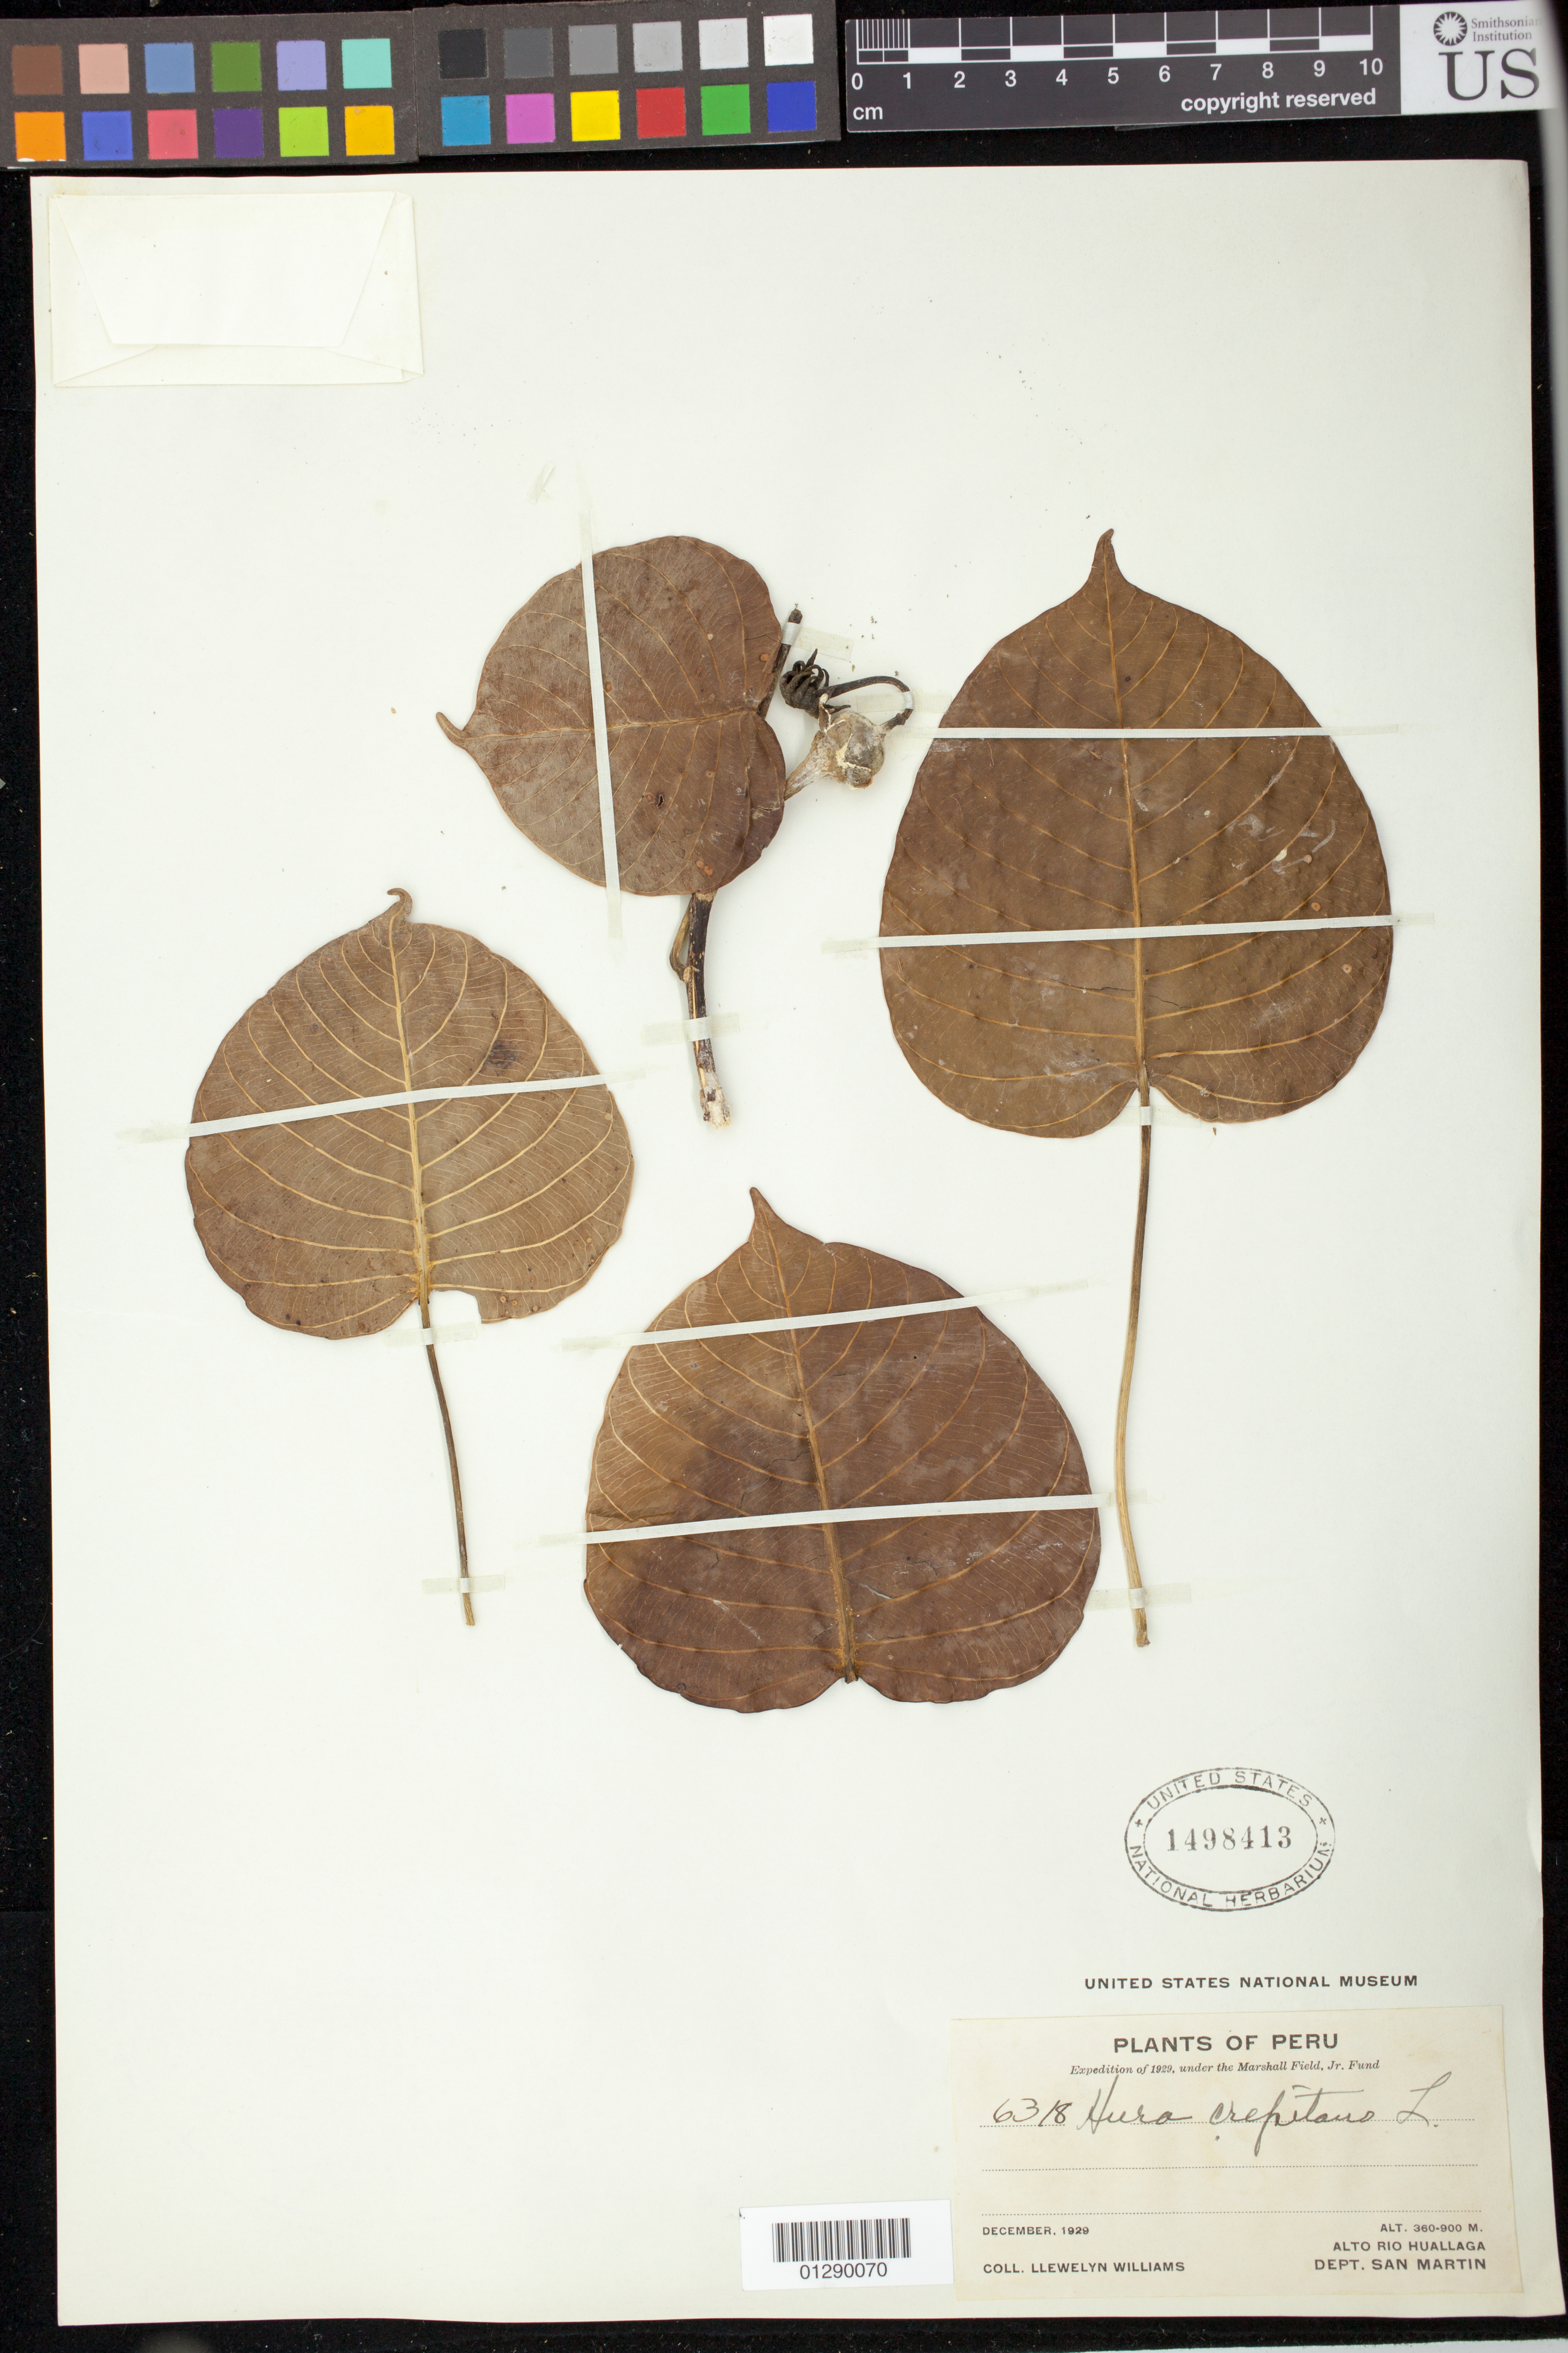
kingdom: Plantae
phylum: Tracheophyta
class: Magnoliopsida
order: Malpighiales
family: Euphorbiaceae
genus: Hura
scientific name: Hura crepitans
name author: L.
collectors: Ll. Williams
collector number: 6318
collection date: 1929-12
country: Peru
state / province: San Martín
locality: Alto Rio Huallage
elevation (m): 360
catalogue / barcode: US 1498413